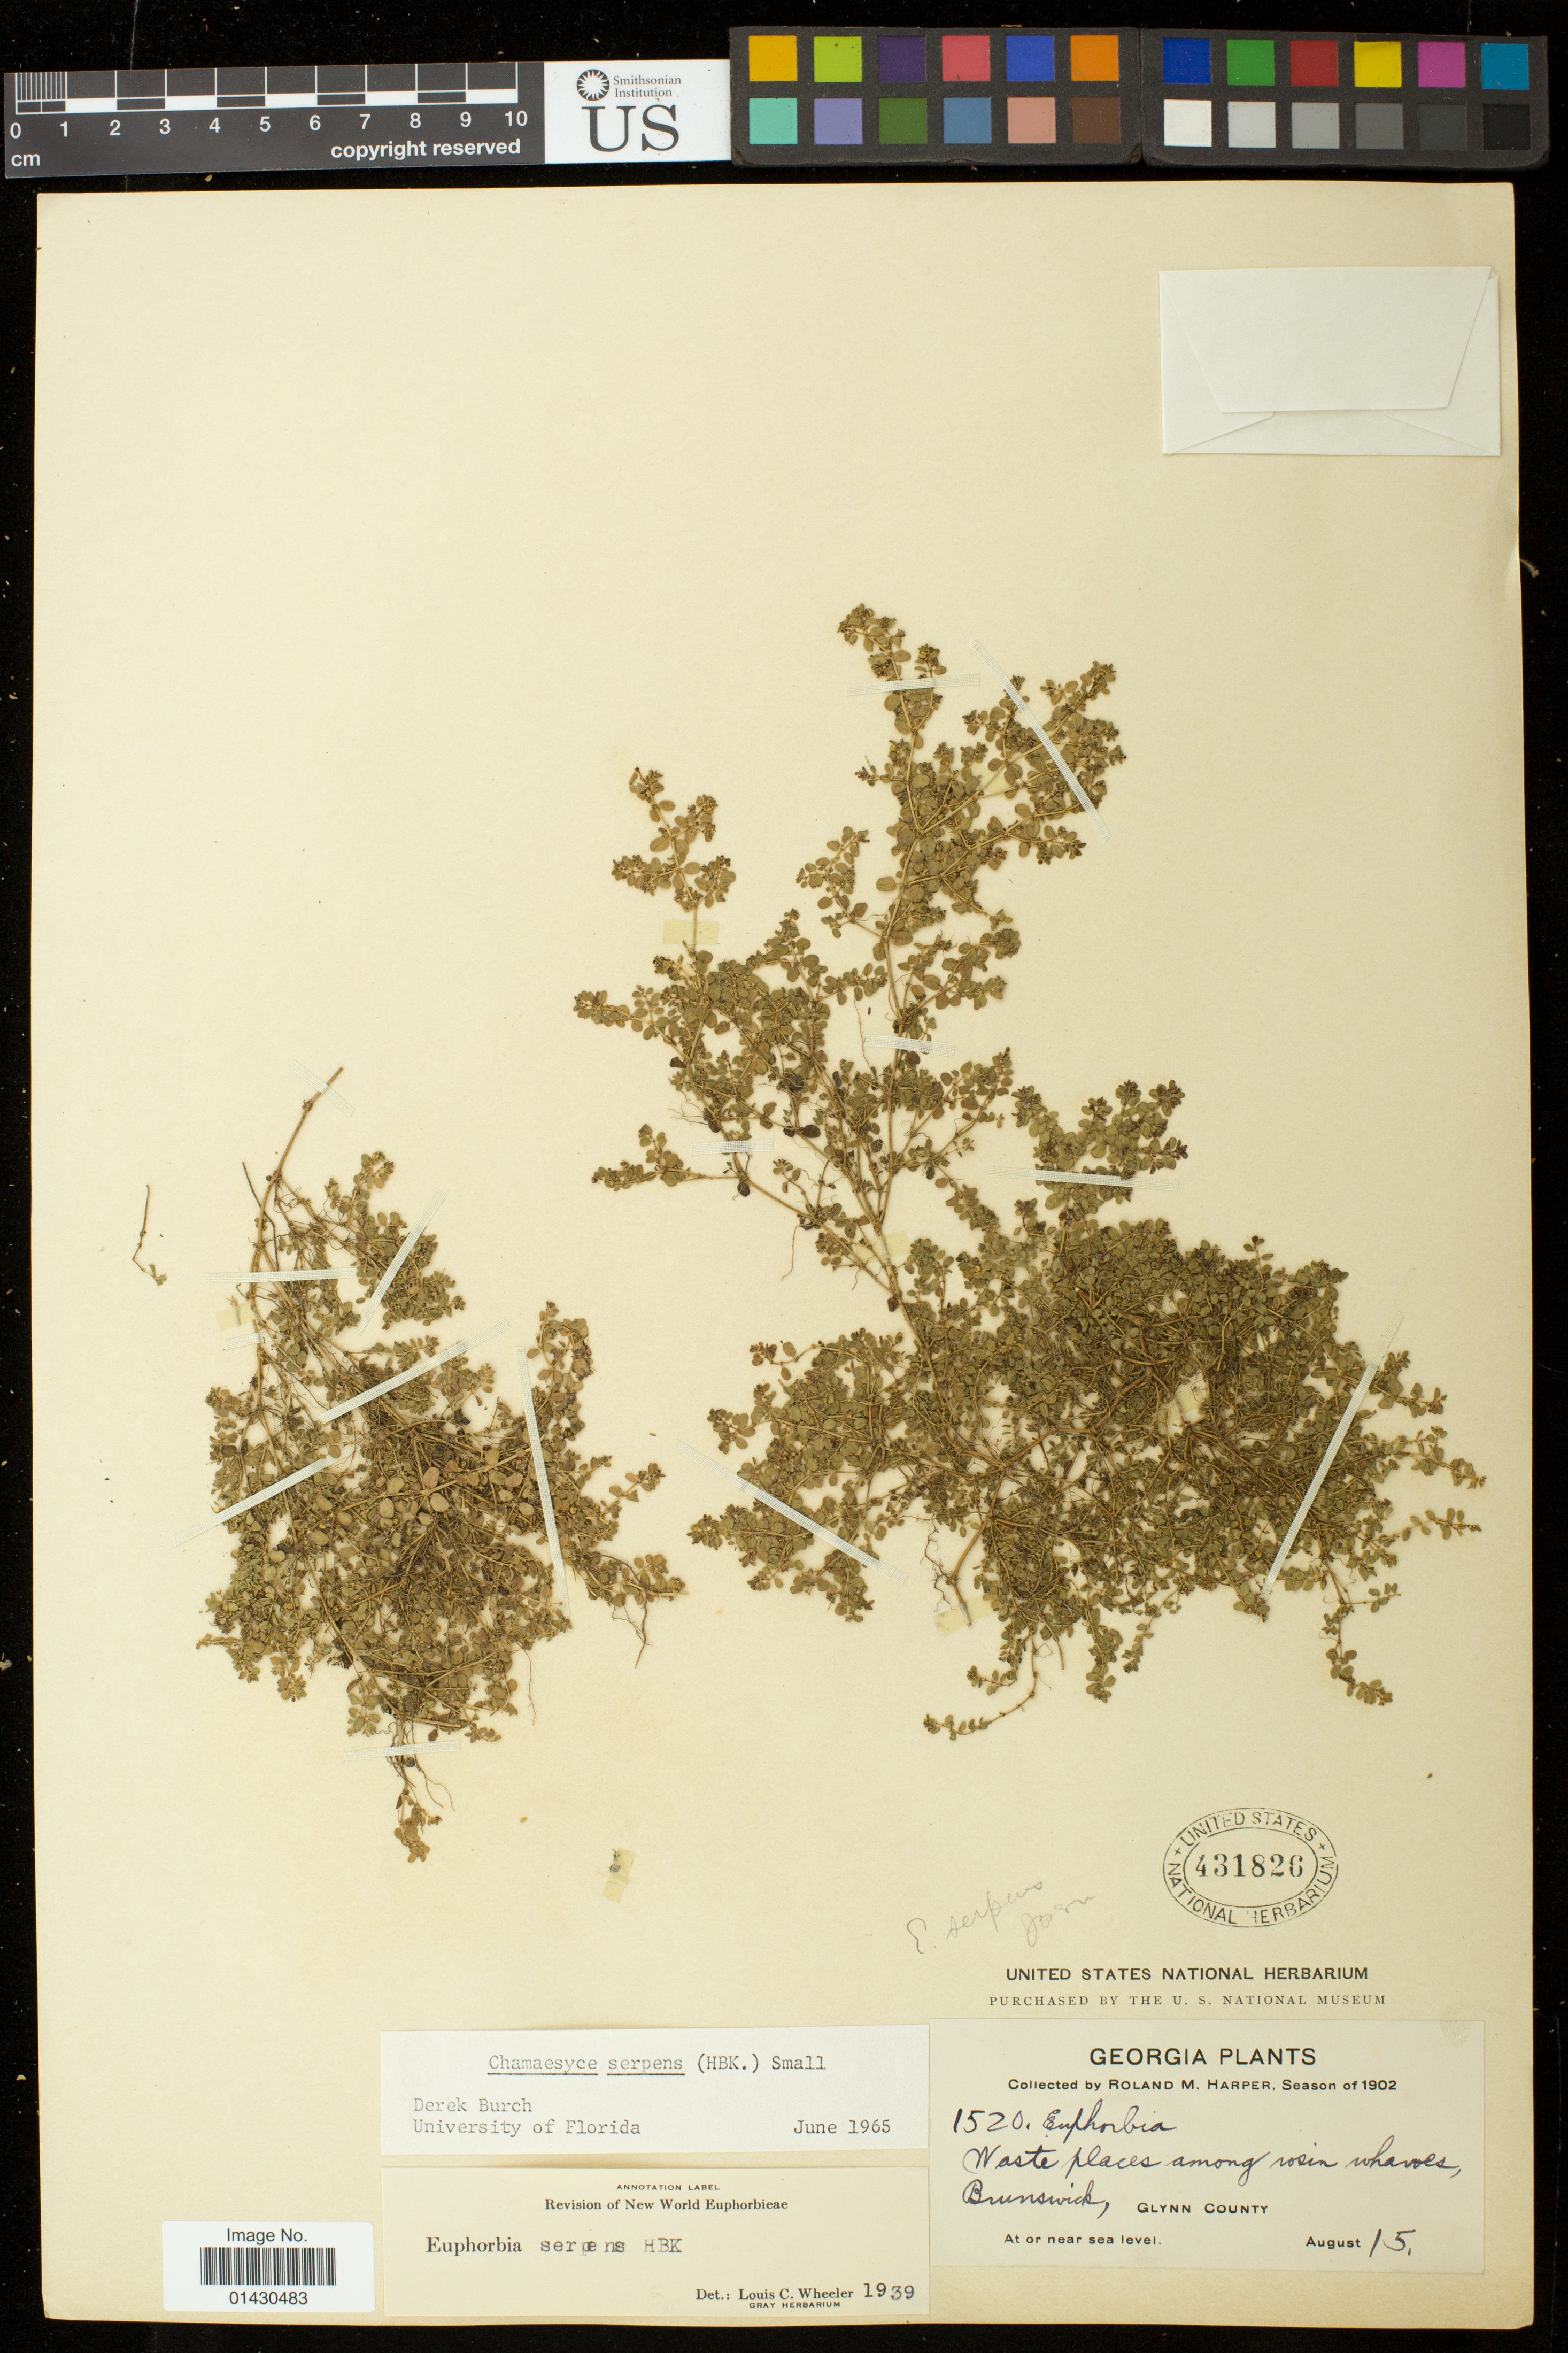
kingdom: Plantae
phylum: Tracheophyta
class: Magnoliopsida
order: Malpighiales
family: Euphorbiaceae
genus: Euphorbia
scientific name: Euphorbia serpens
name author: Kunth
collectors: R. M. Harper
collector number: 1520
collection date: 1902-08-15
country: United States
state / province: Georgia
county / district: Glynn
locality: Brunswick, Glynn County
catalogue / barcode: US 431826